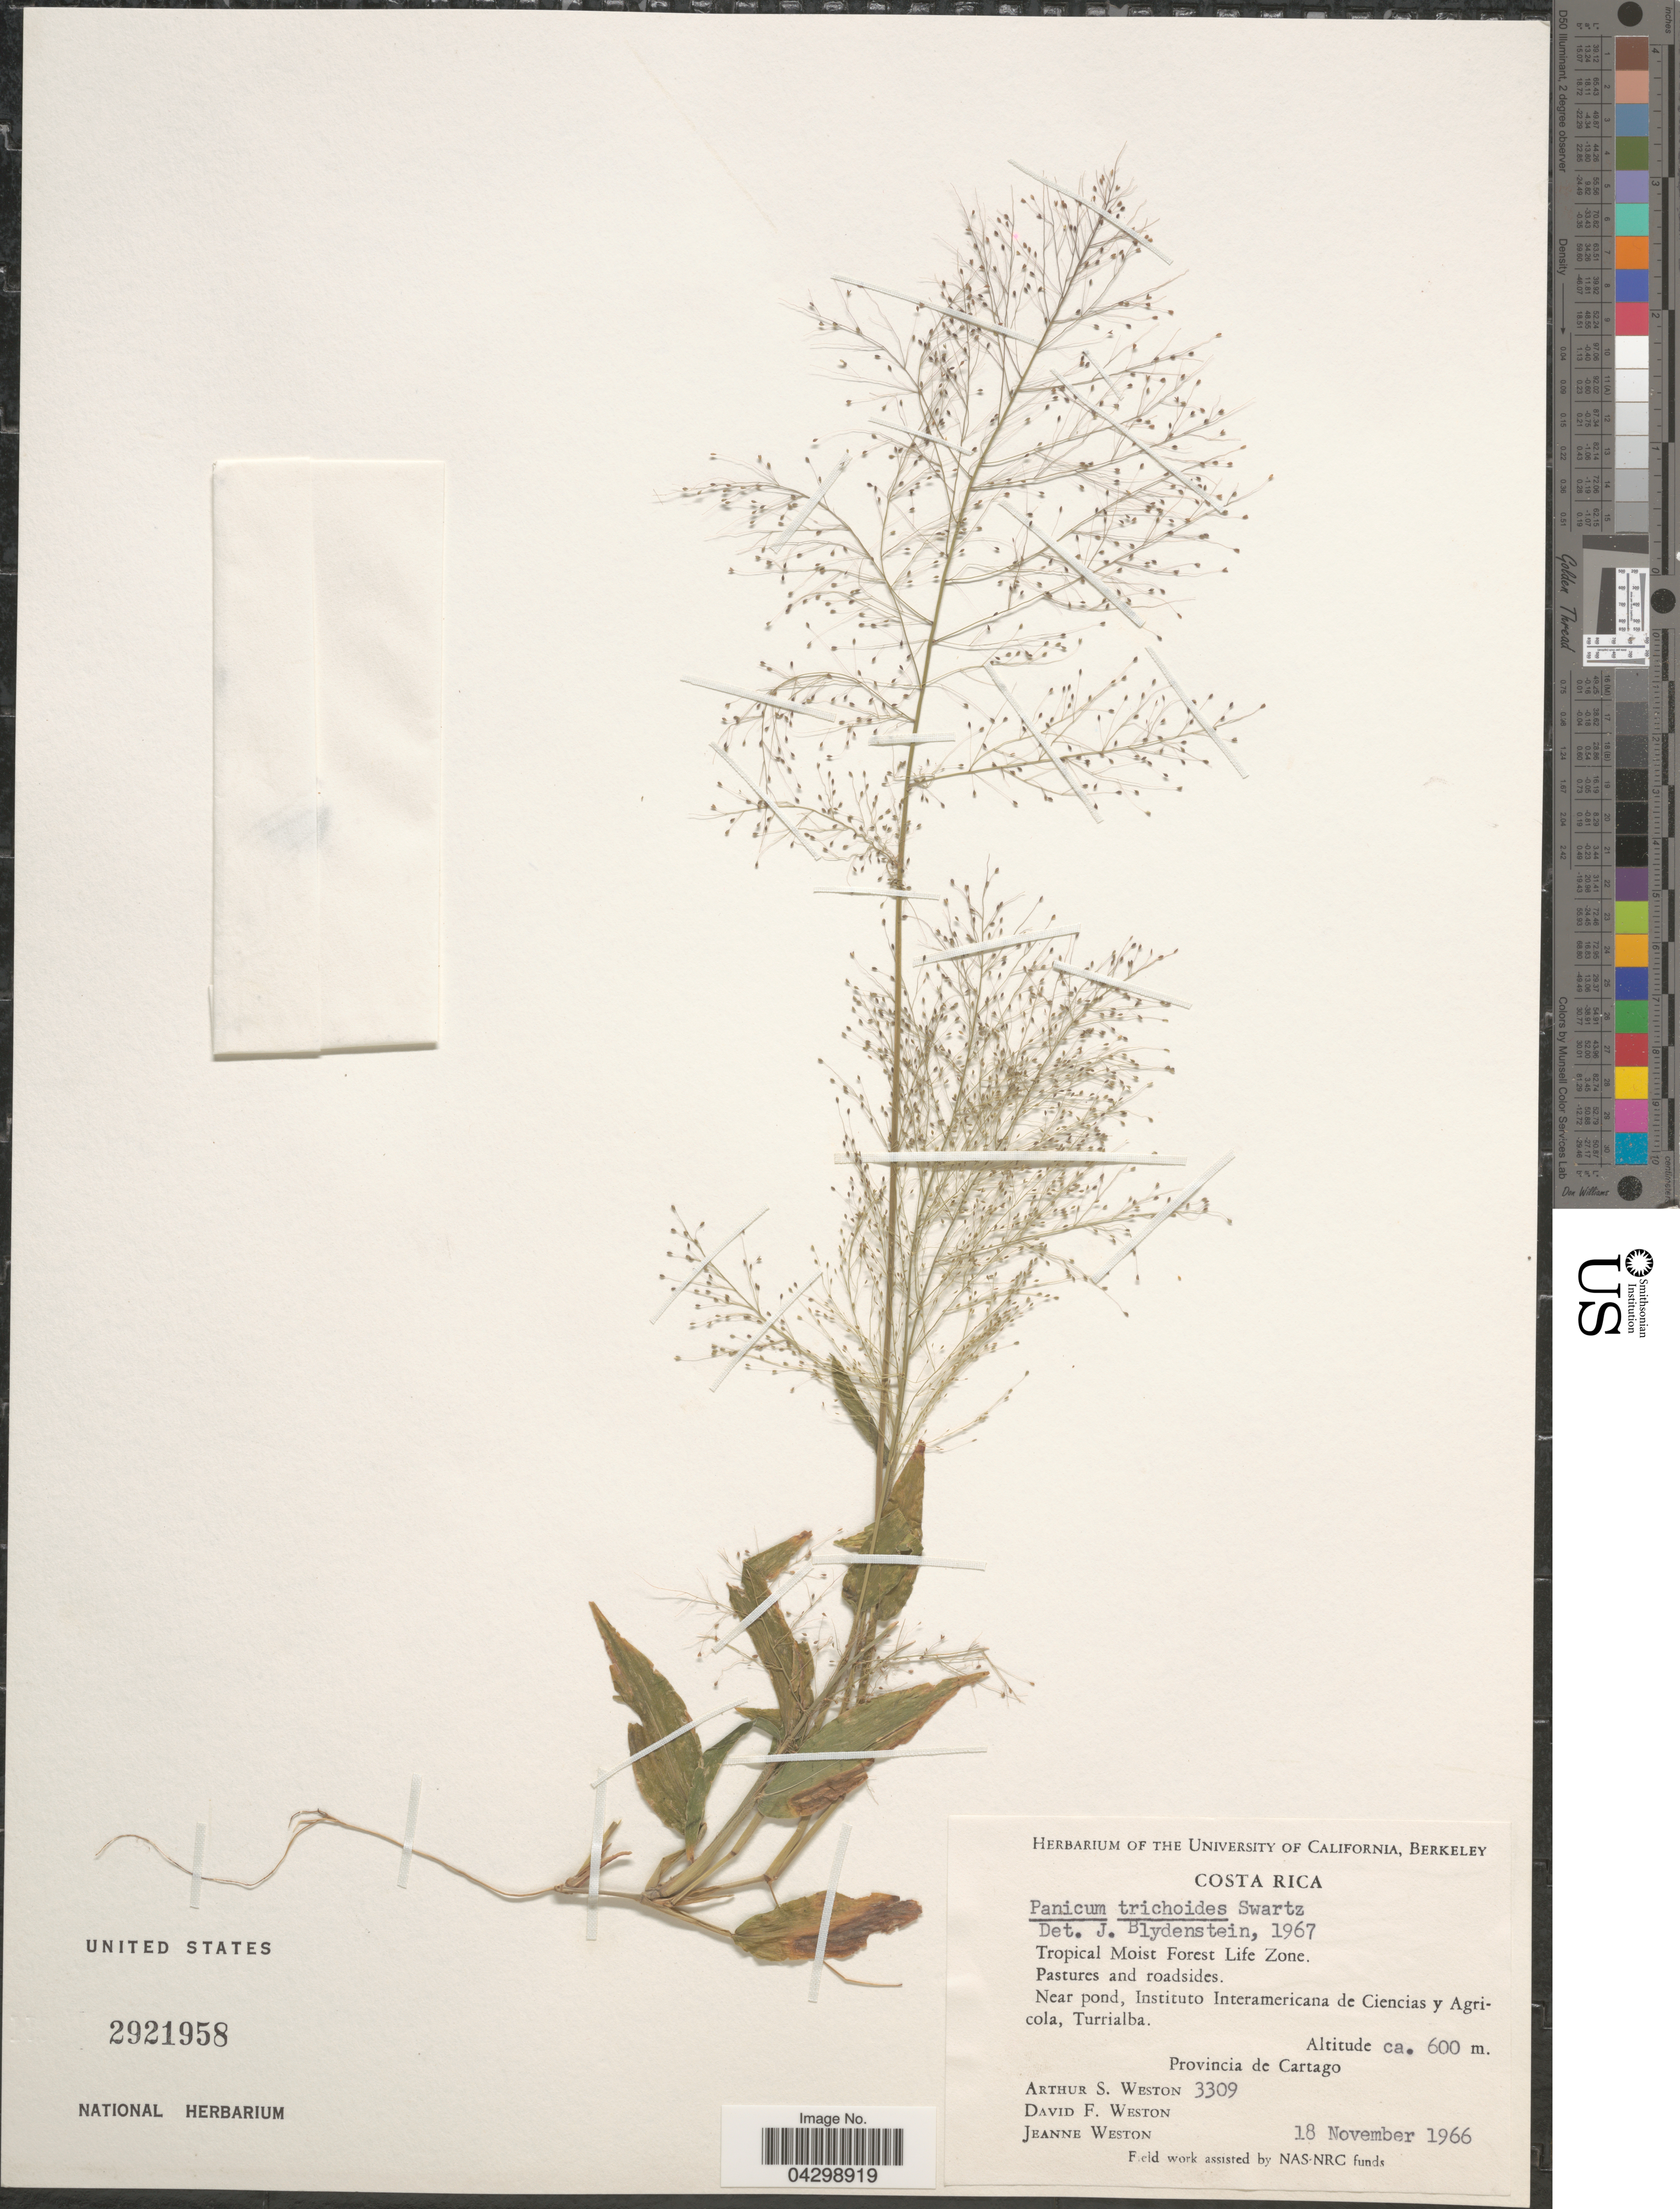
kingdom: Plantae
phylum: Tracheophyta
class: Liliopsida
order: Poales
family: Poaceae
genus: Panicum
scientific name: Panicum trichoides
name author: Sw.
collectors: A. Weston, D. Weston & J. Weston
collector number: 3309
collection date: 1966-11-18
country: Costa Rica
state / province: Cartago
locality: Tropical Moist Forest Life Zone. Pastures and roadsides. Near pond, Instituto Interamericana de Ciencias y Agricola, Turrialba.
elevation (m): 600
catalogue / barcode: US 2921958